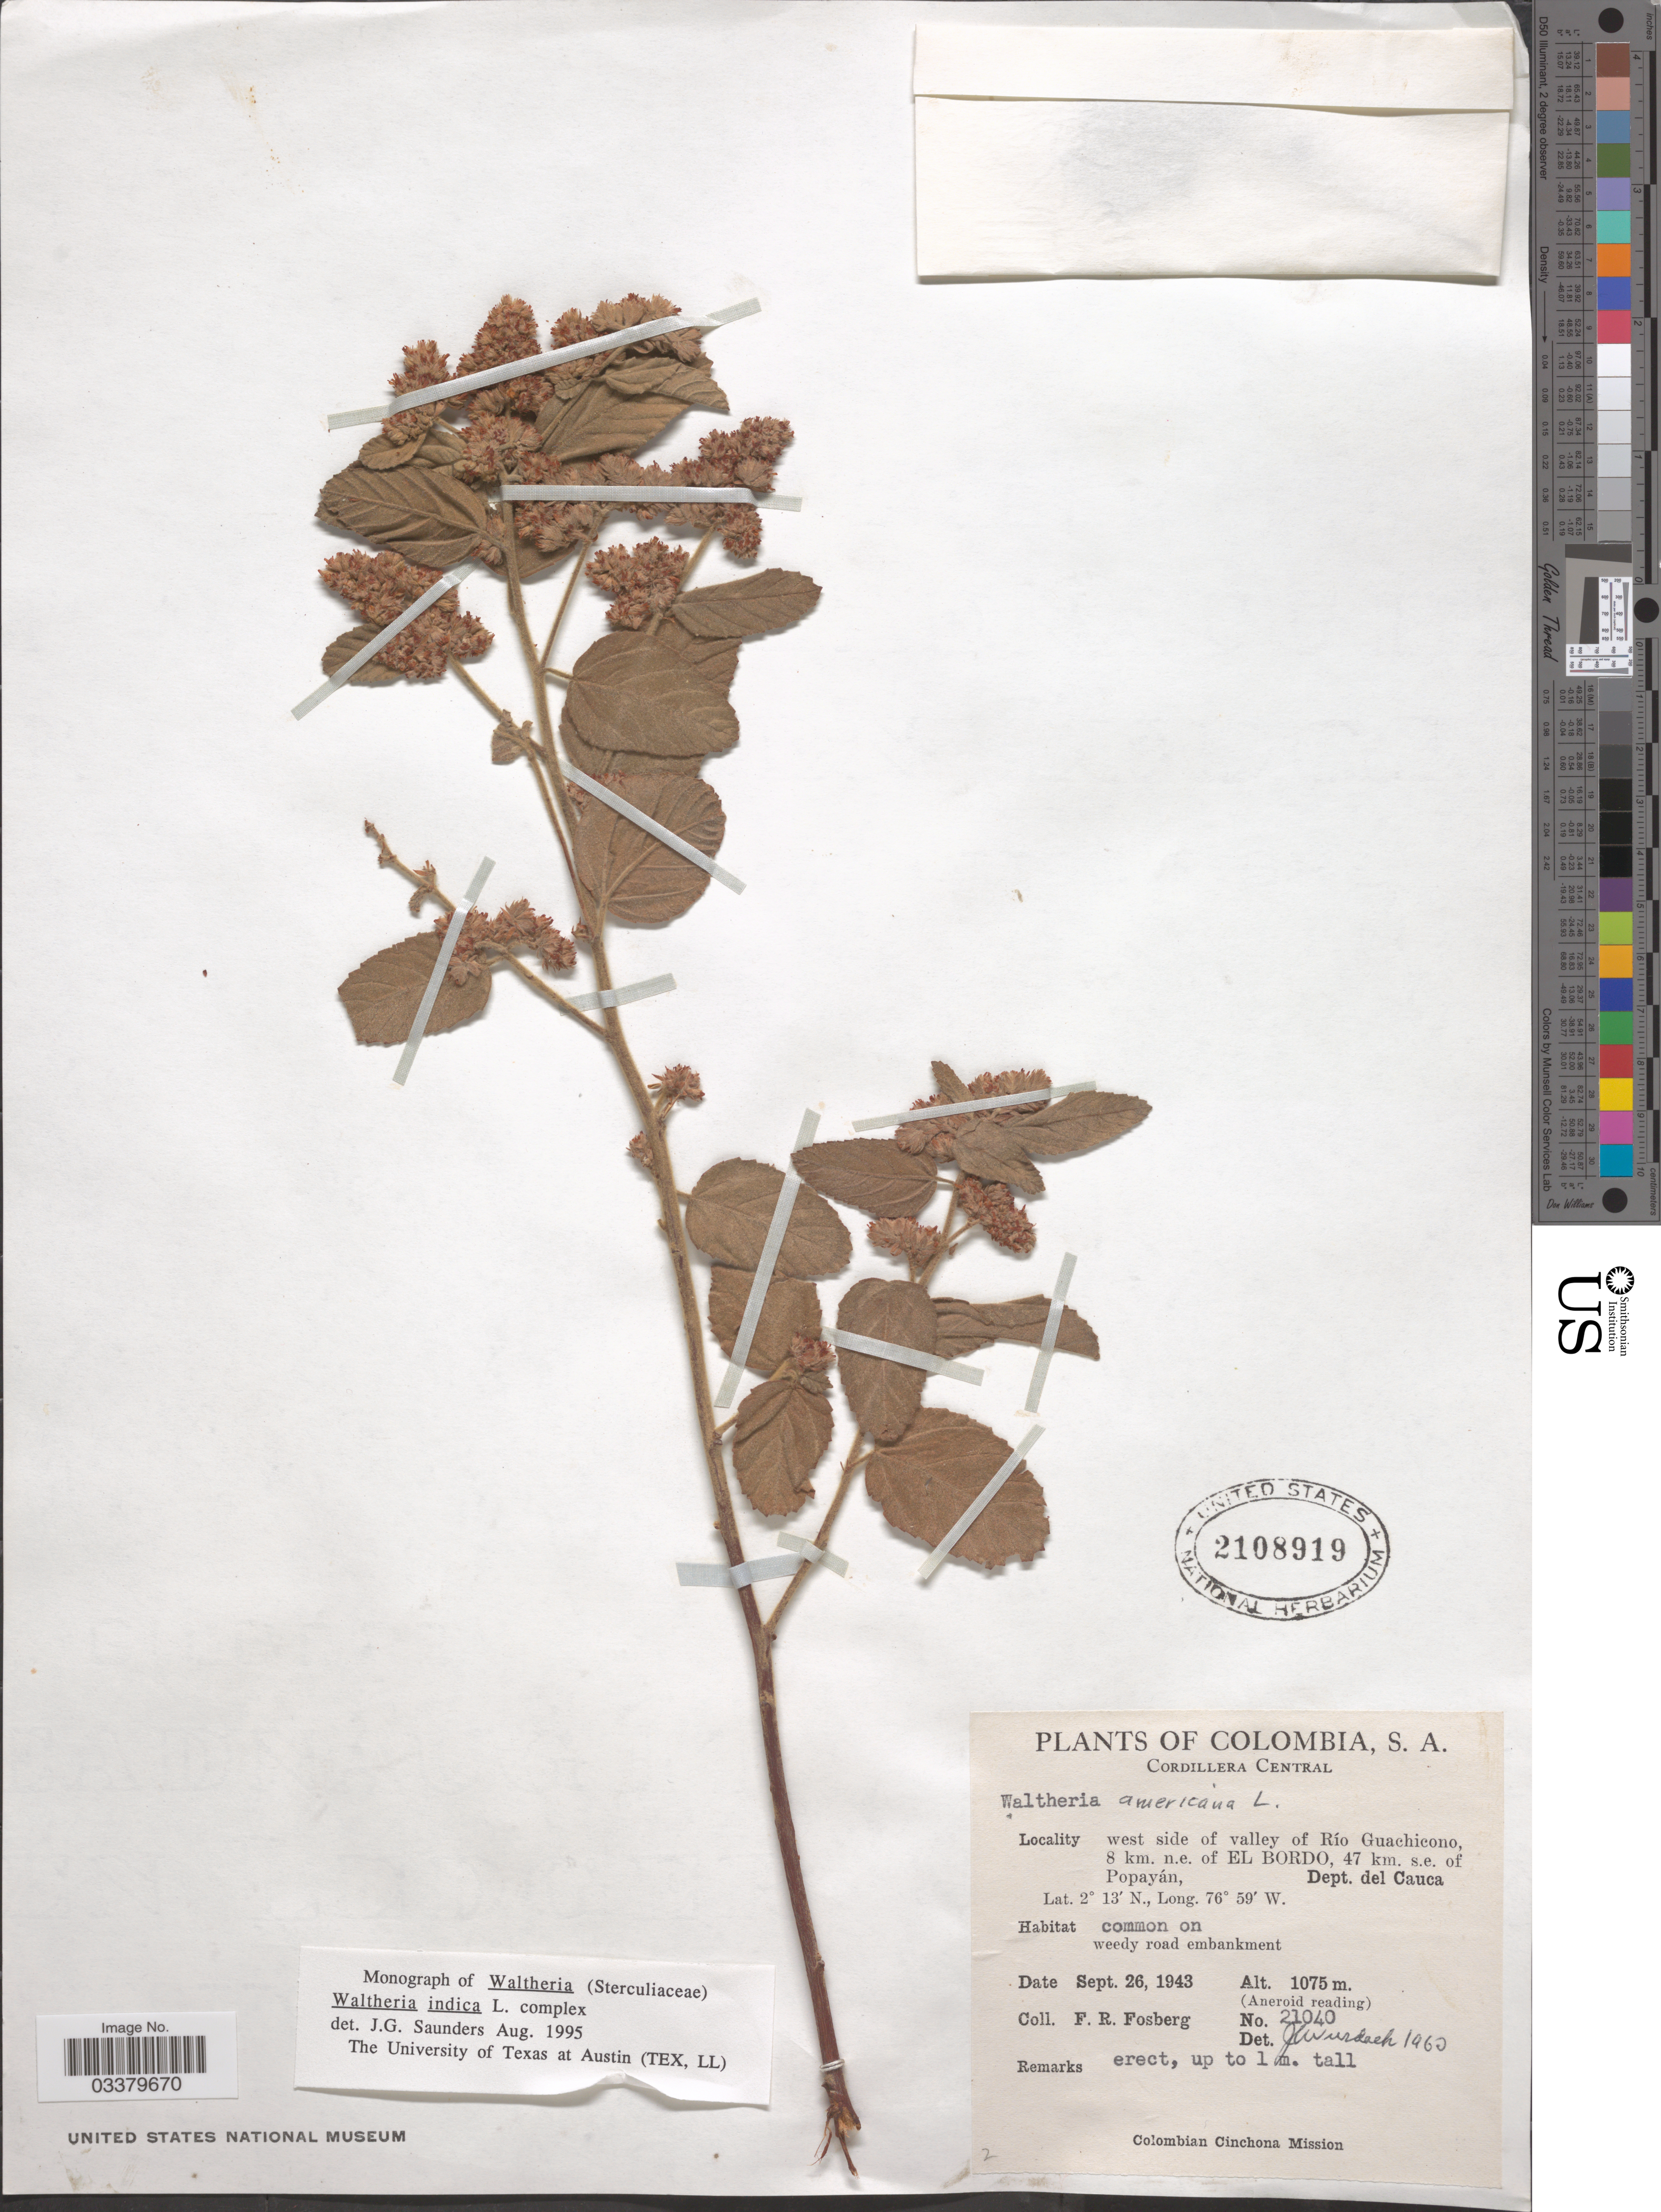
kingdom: Plantae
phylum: Tracheophyta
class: Magnoliopsida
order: Malvales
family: Malvaceae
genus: Waltheria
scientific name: Waltheria indica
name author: L.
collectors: F. R. Fosberg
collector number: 21040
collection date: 1943-09-26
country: Colombia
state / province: Cauca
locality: Cordillera Central. West side of valley of Río Guachicono, 8 km. n.e. of El Bordo, 47 km. s.e. of Popayán, Dept. del Cauca.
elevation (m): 1075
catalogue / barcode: US 2108919